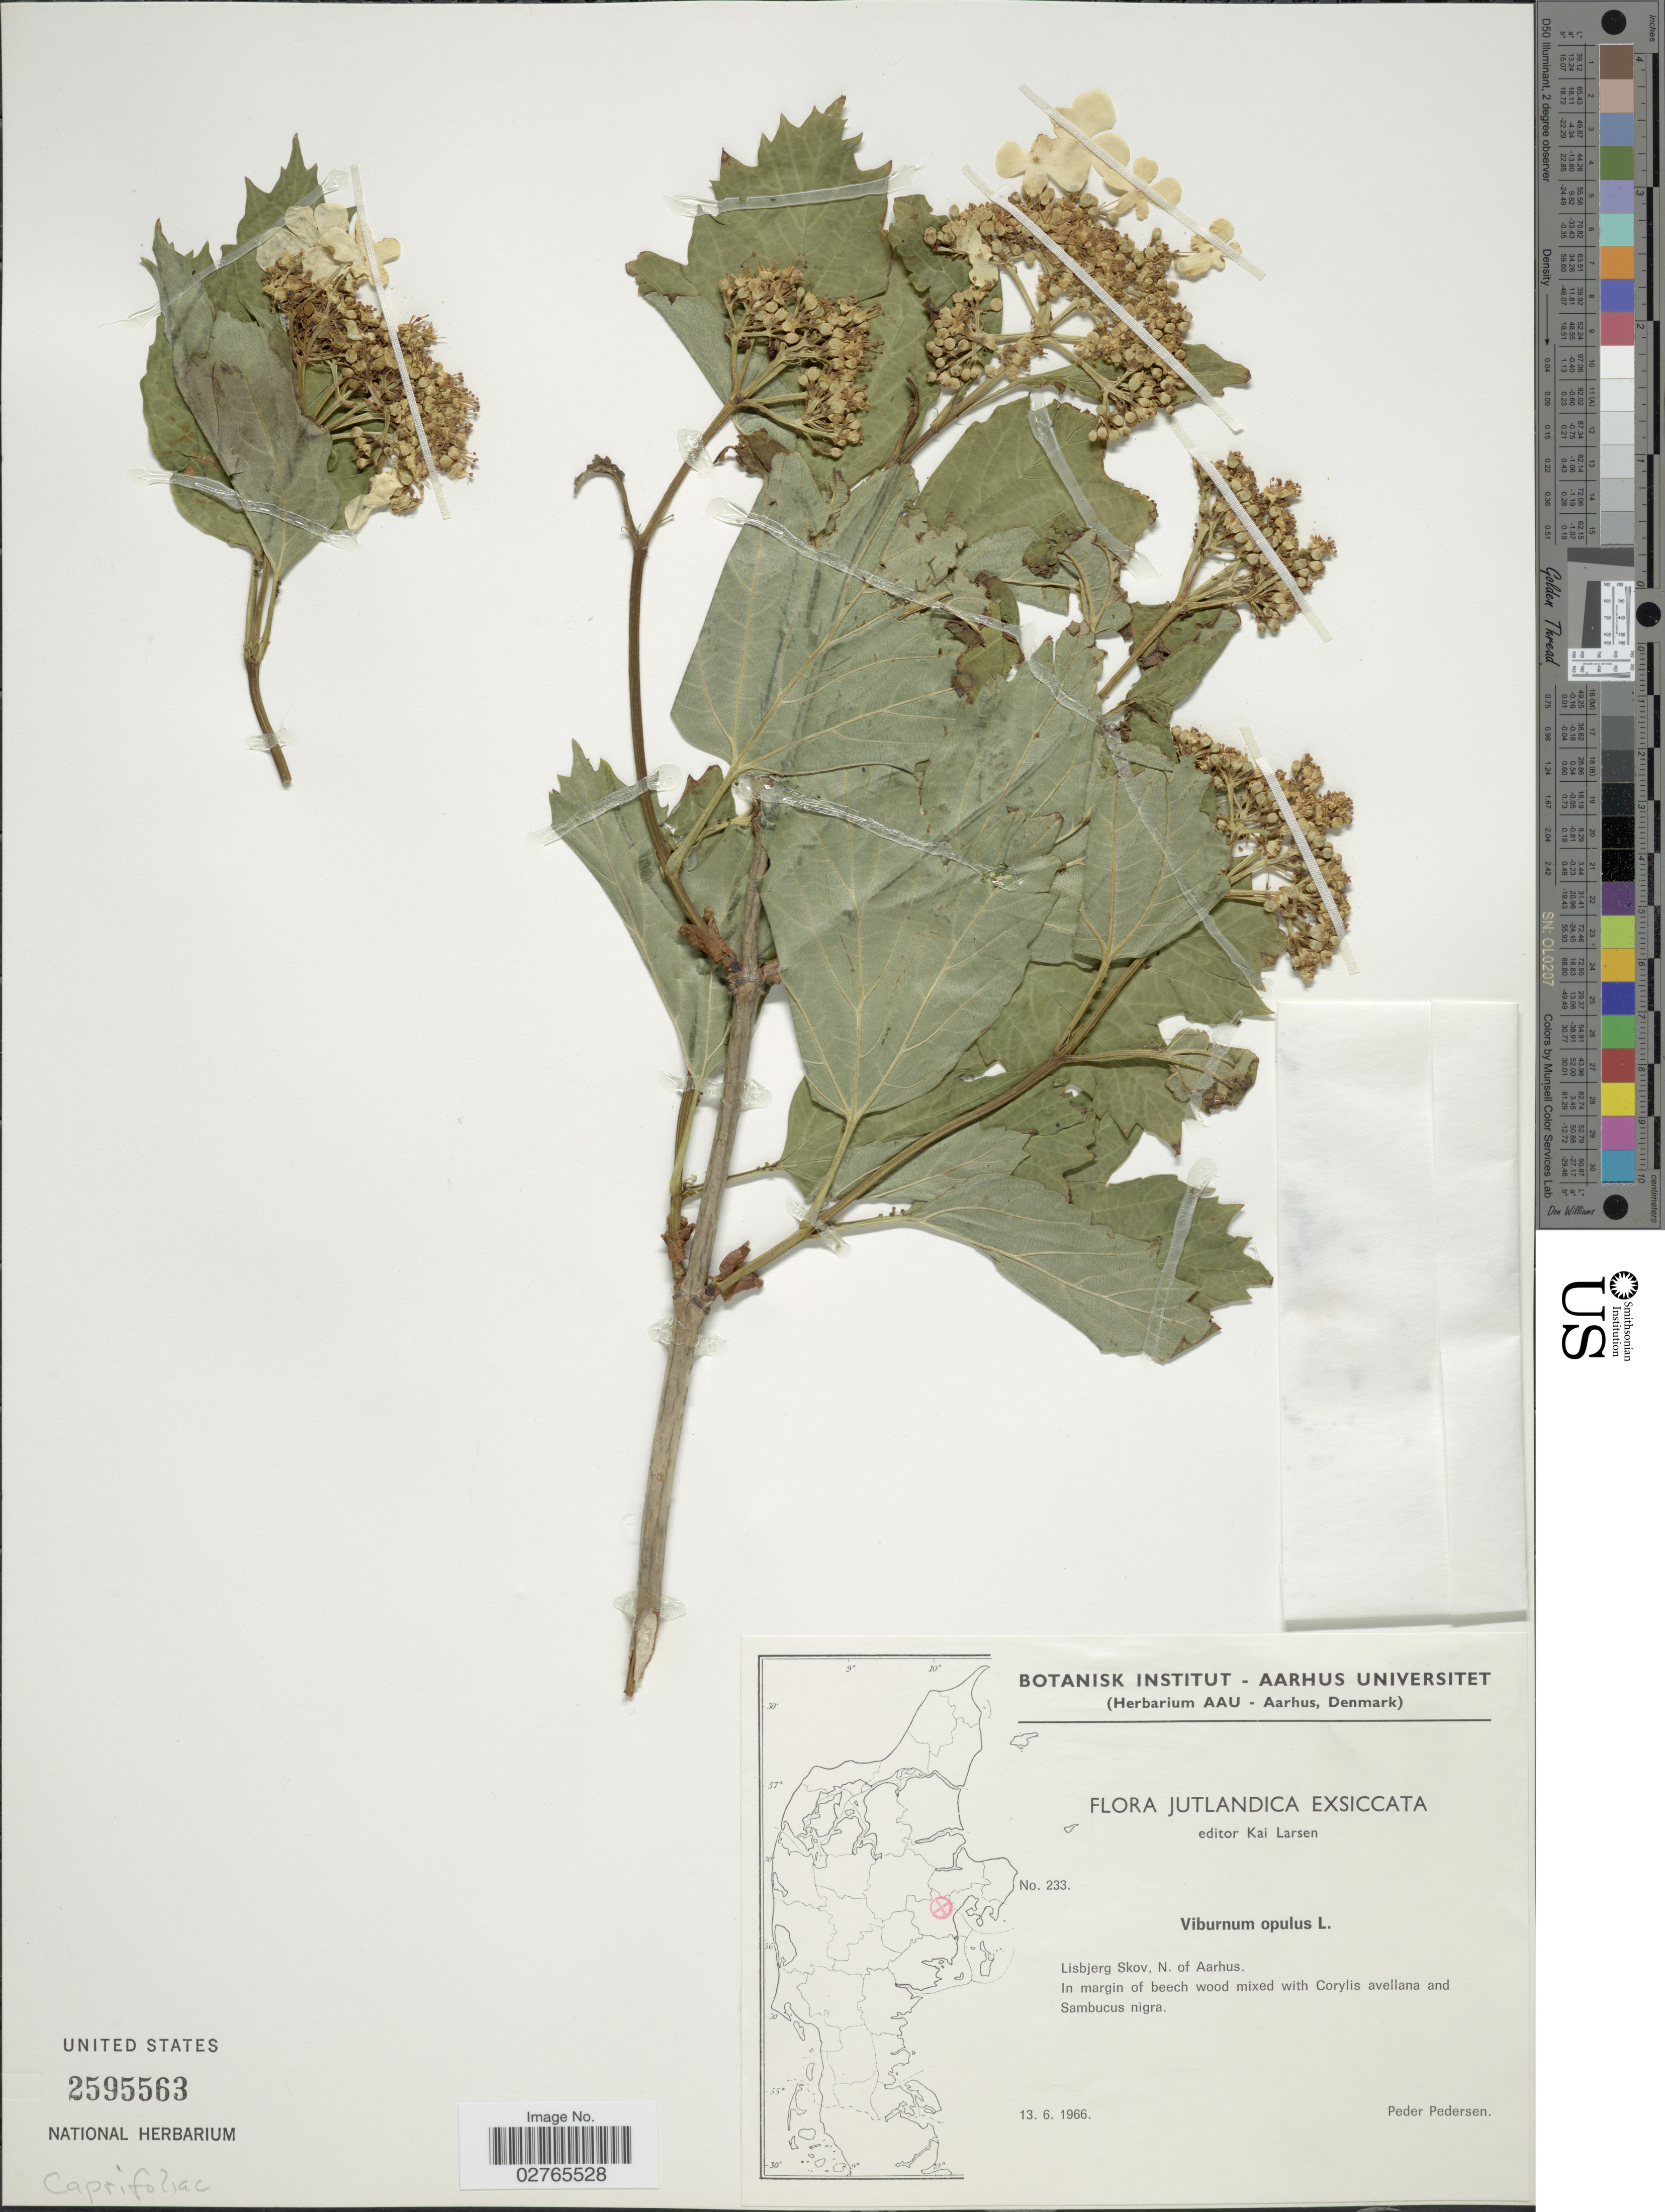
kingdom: Plantae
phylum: Tracheophyta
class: Magnoliopsida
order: Dipsacales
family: Viburnaceae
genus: Viburnum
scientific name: Viburnum opulus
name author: L.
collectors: P. Pedersen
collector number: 233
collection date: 1966-06-13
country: Denmark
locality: Jutlandica. Lisbjerg Skov., N. of Aarhus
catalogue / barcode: US 2595563